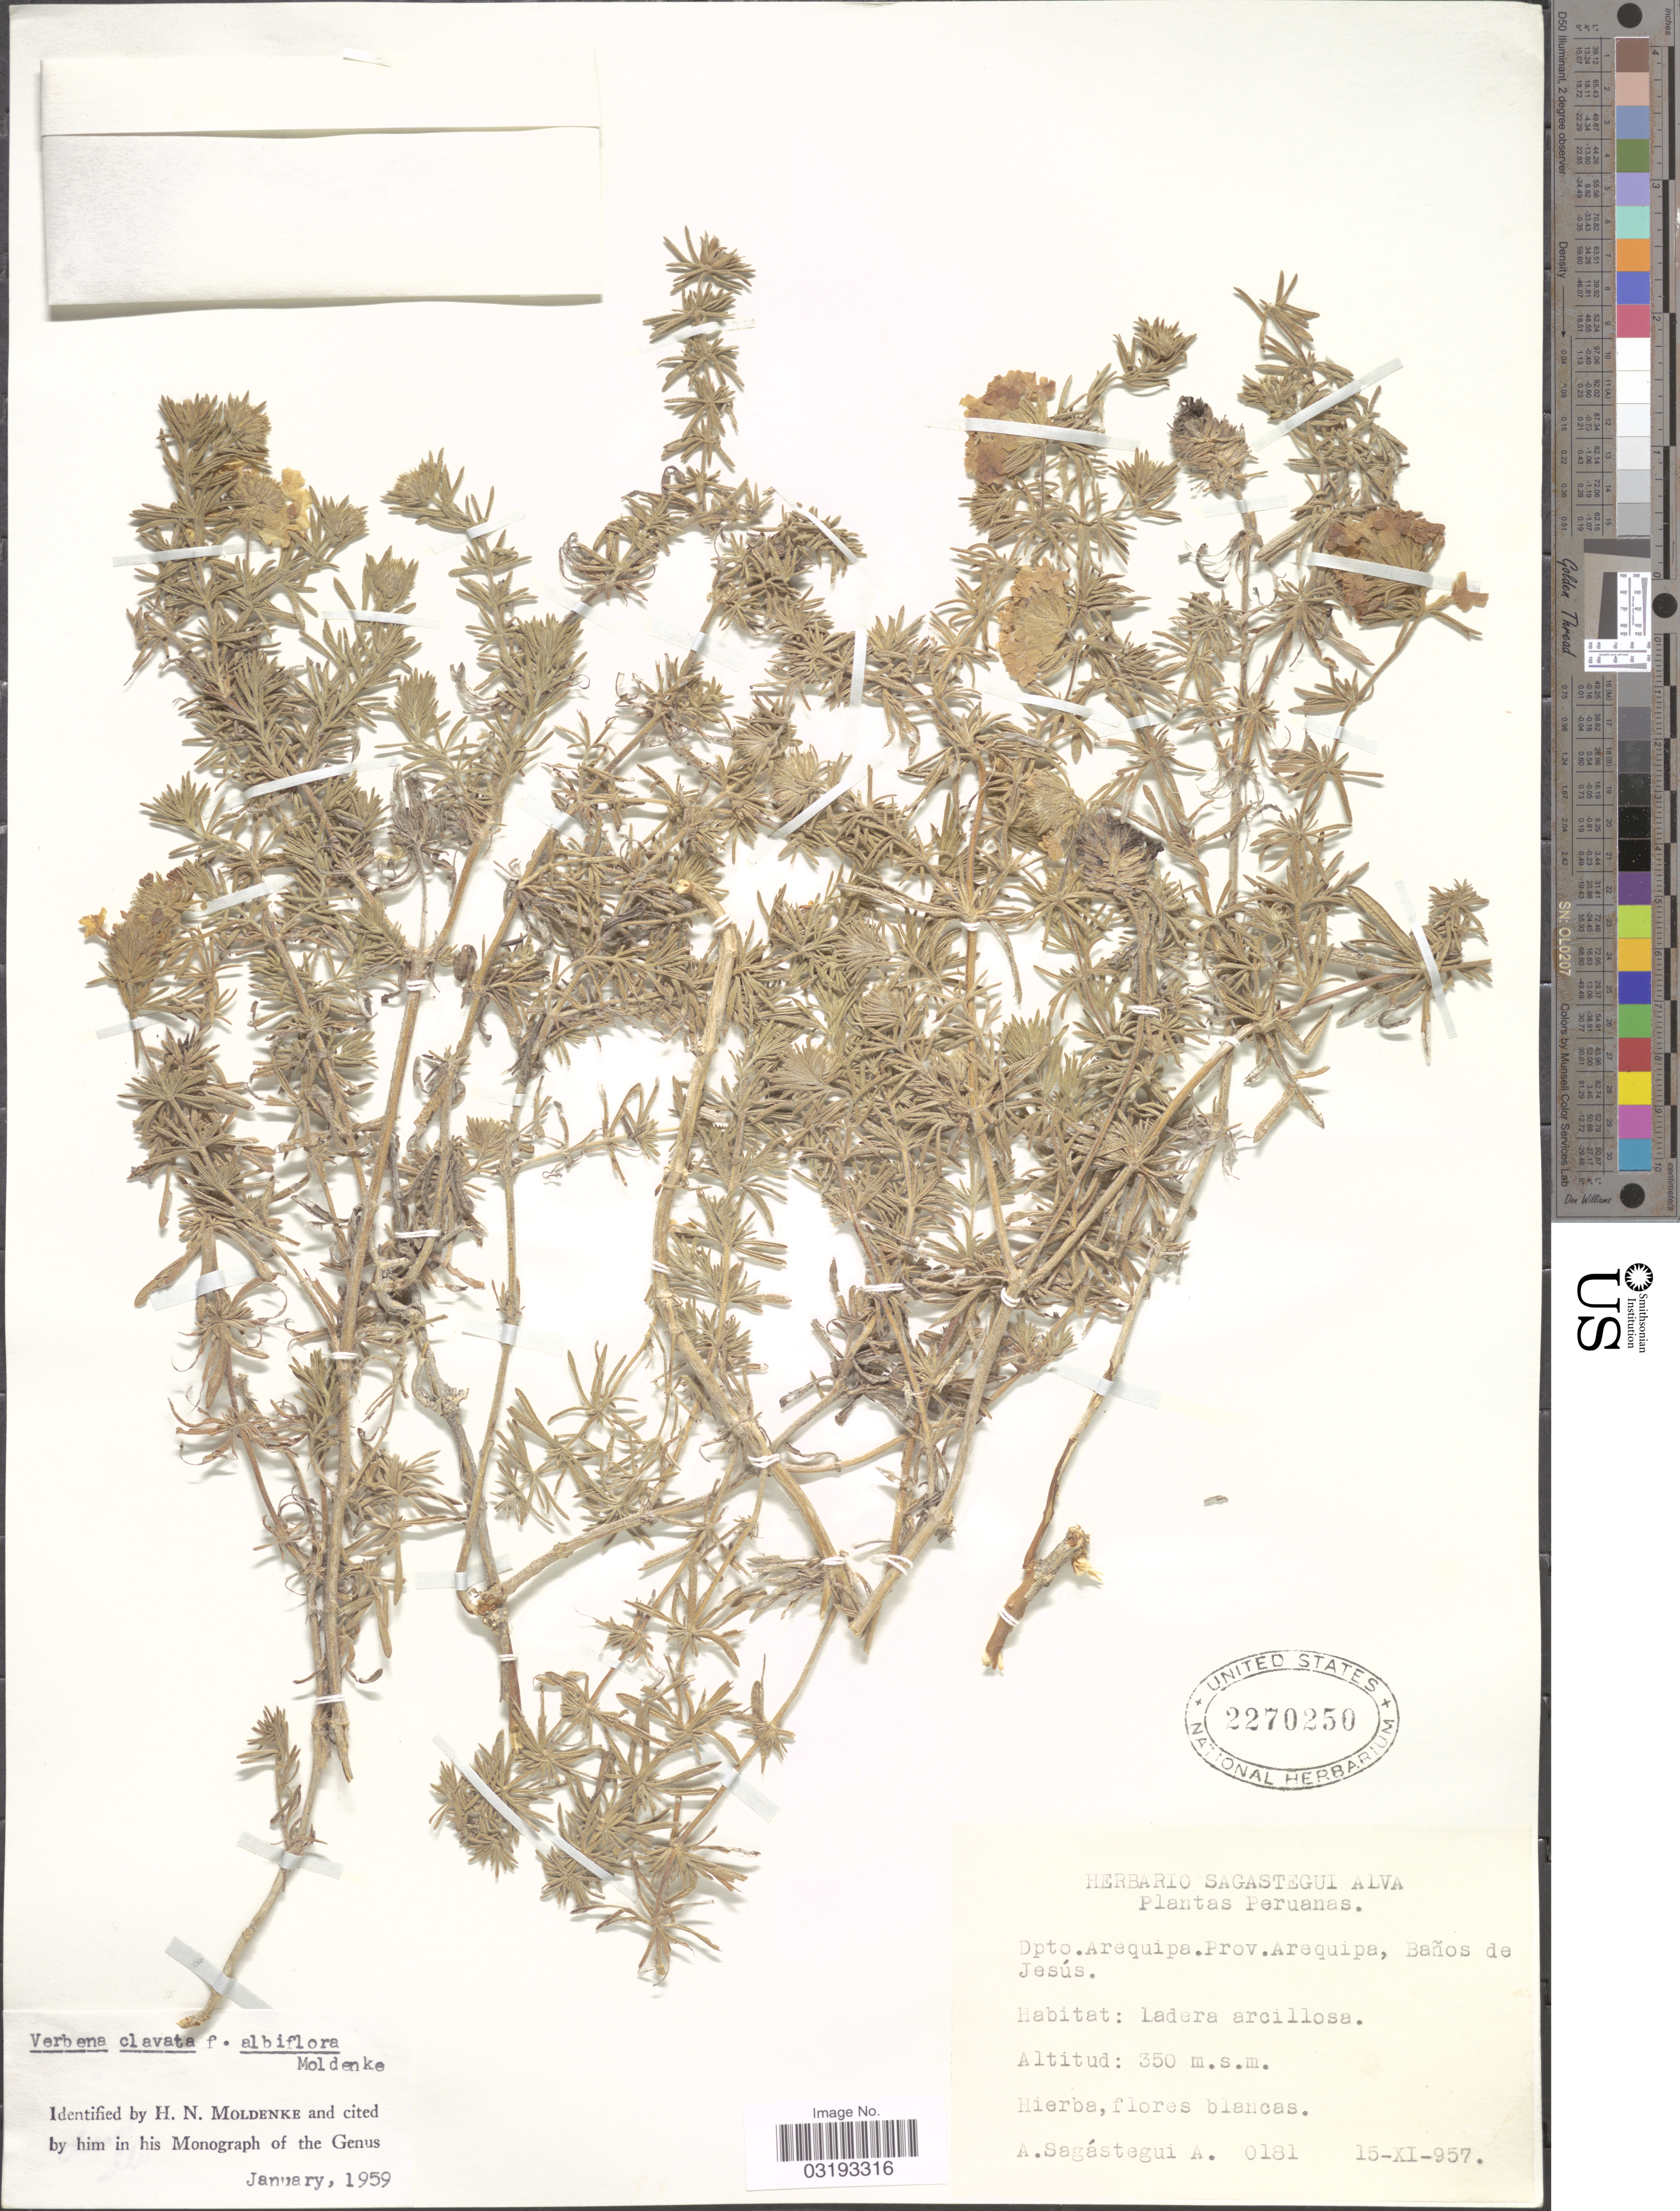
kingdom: Plantae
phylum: Tracheophyta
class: Magnoliopsida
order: Lamiales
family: Verbenaceae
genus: Verbena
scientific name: Verbena clavata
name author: Ruiz & Pav.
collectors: A. Sagástegui A.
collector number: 0181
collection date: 1957-11-15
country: Peru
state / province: Arequipa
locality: Dpto. Arequipa. Baños de Jesús.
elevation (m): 350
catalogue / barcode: US 2270250